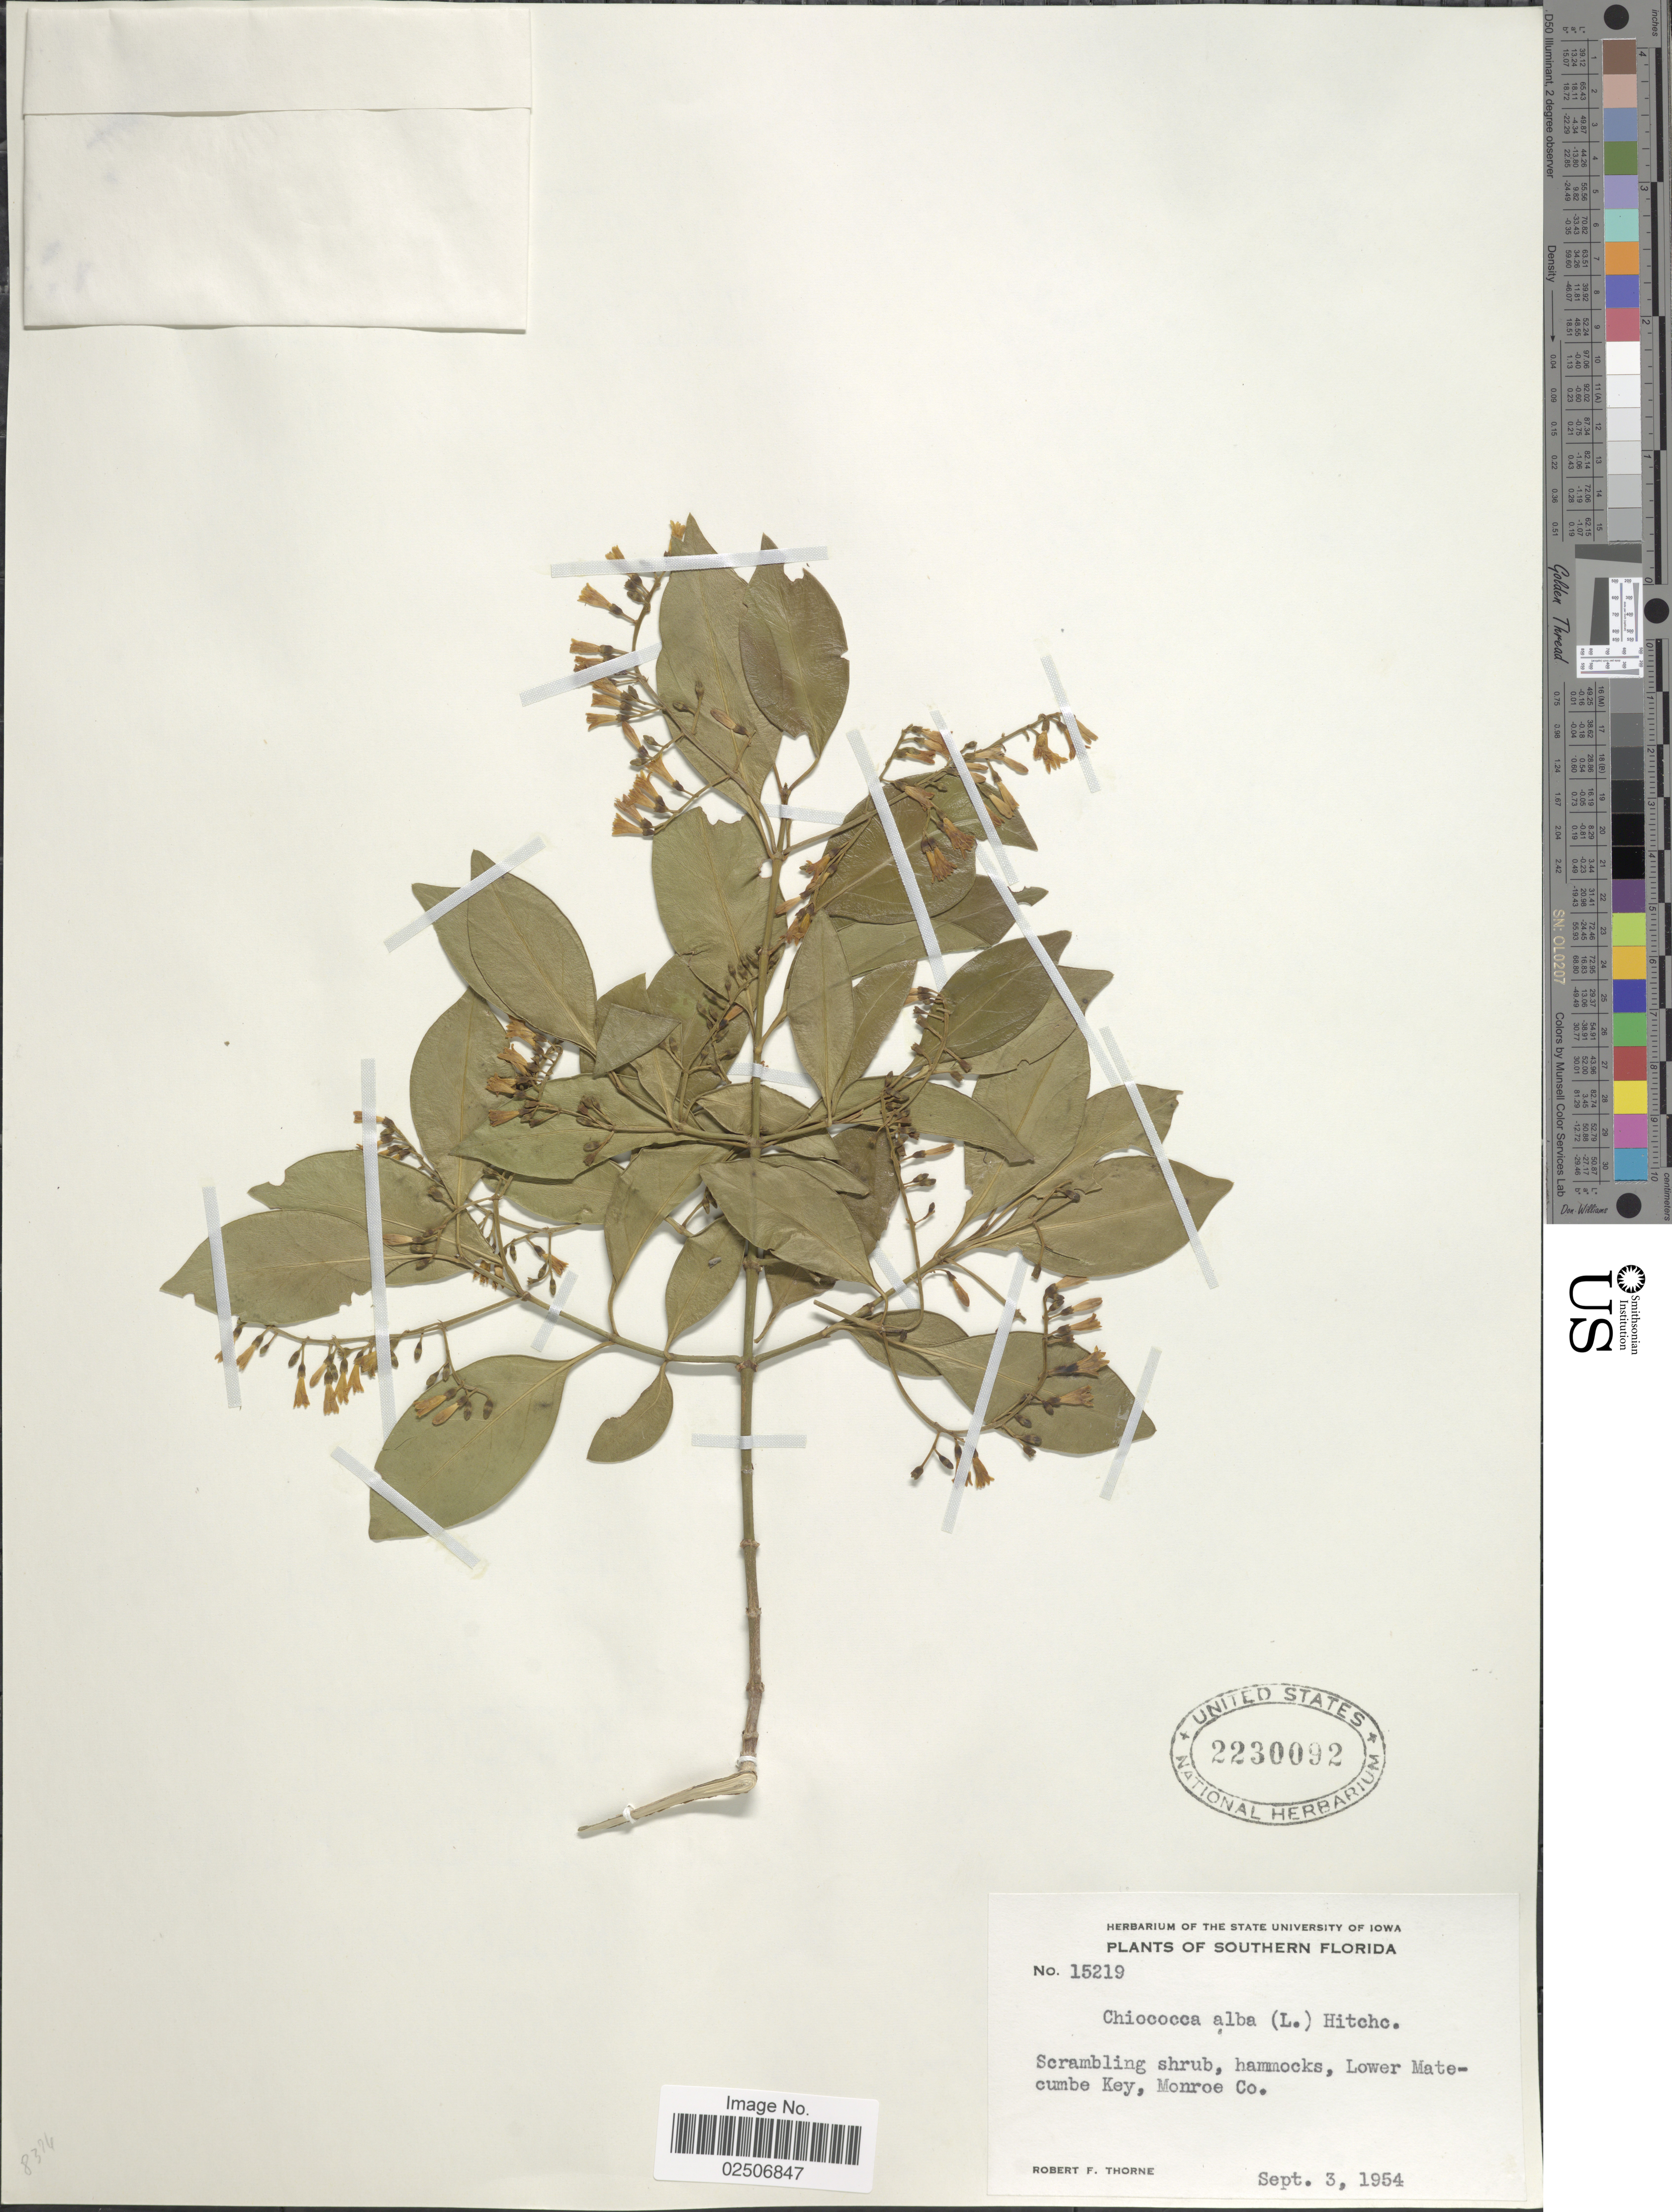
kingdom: Plantae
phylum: Tracheophyta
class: Magnoliopsida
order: Gentianales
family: Rubiaceae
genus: Chiococca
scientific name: Chiococca alba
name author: (L.) Hitchc.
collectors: R. F. Thorne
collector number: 15219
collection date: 1954-09-03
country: United States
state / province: Florida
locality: Southern Florida, Lower Matecumbe Key, Monroe Co.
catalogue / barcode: US 2230092